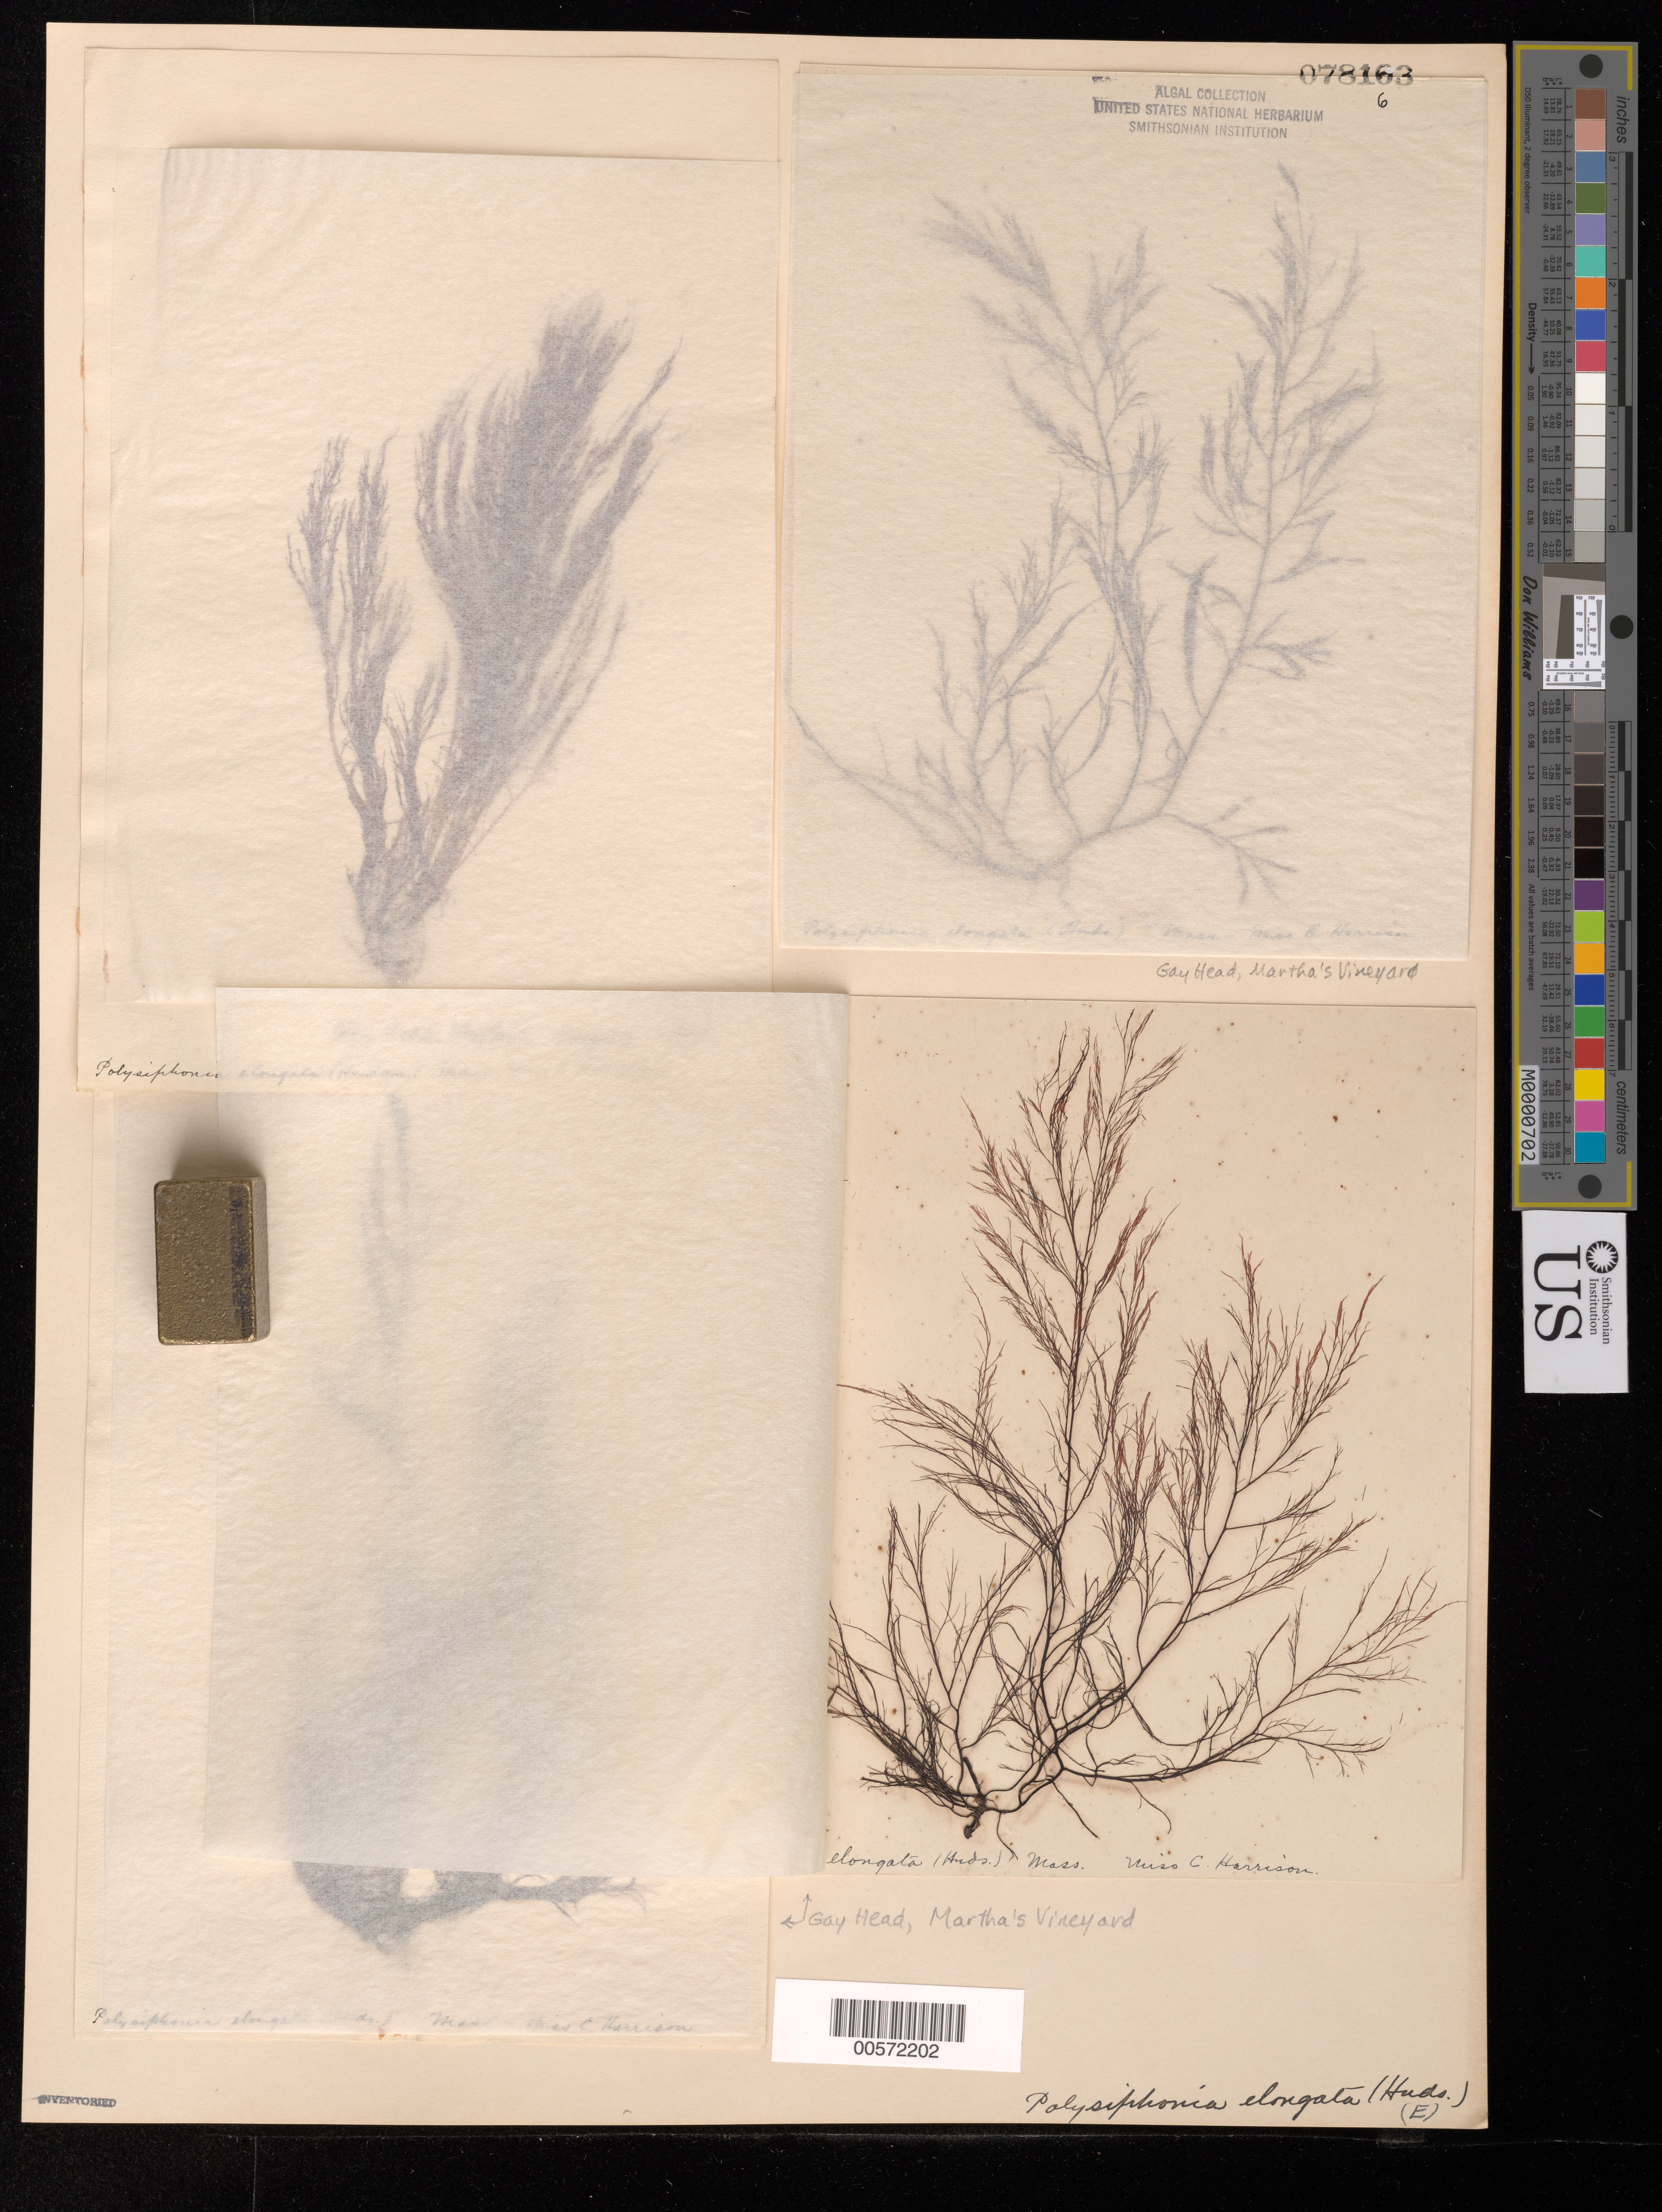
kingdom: Plantae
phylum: Rhodophyta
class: Florideophyceae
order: Ceramiales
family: Rhodomelaceae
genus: Polysiphonia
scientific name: Polysiphonia elongata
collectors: C. Harrison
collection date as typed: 1888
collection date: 1888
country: United States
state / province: Massachusetts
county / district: Dukes County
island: Martha's Vineyard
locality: Gay Head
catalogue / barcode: US 78163